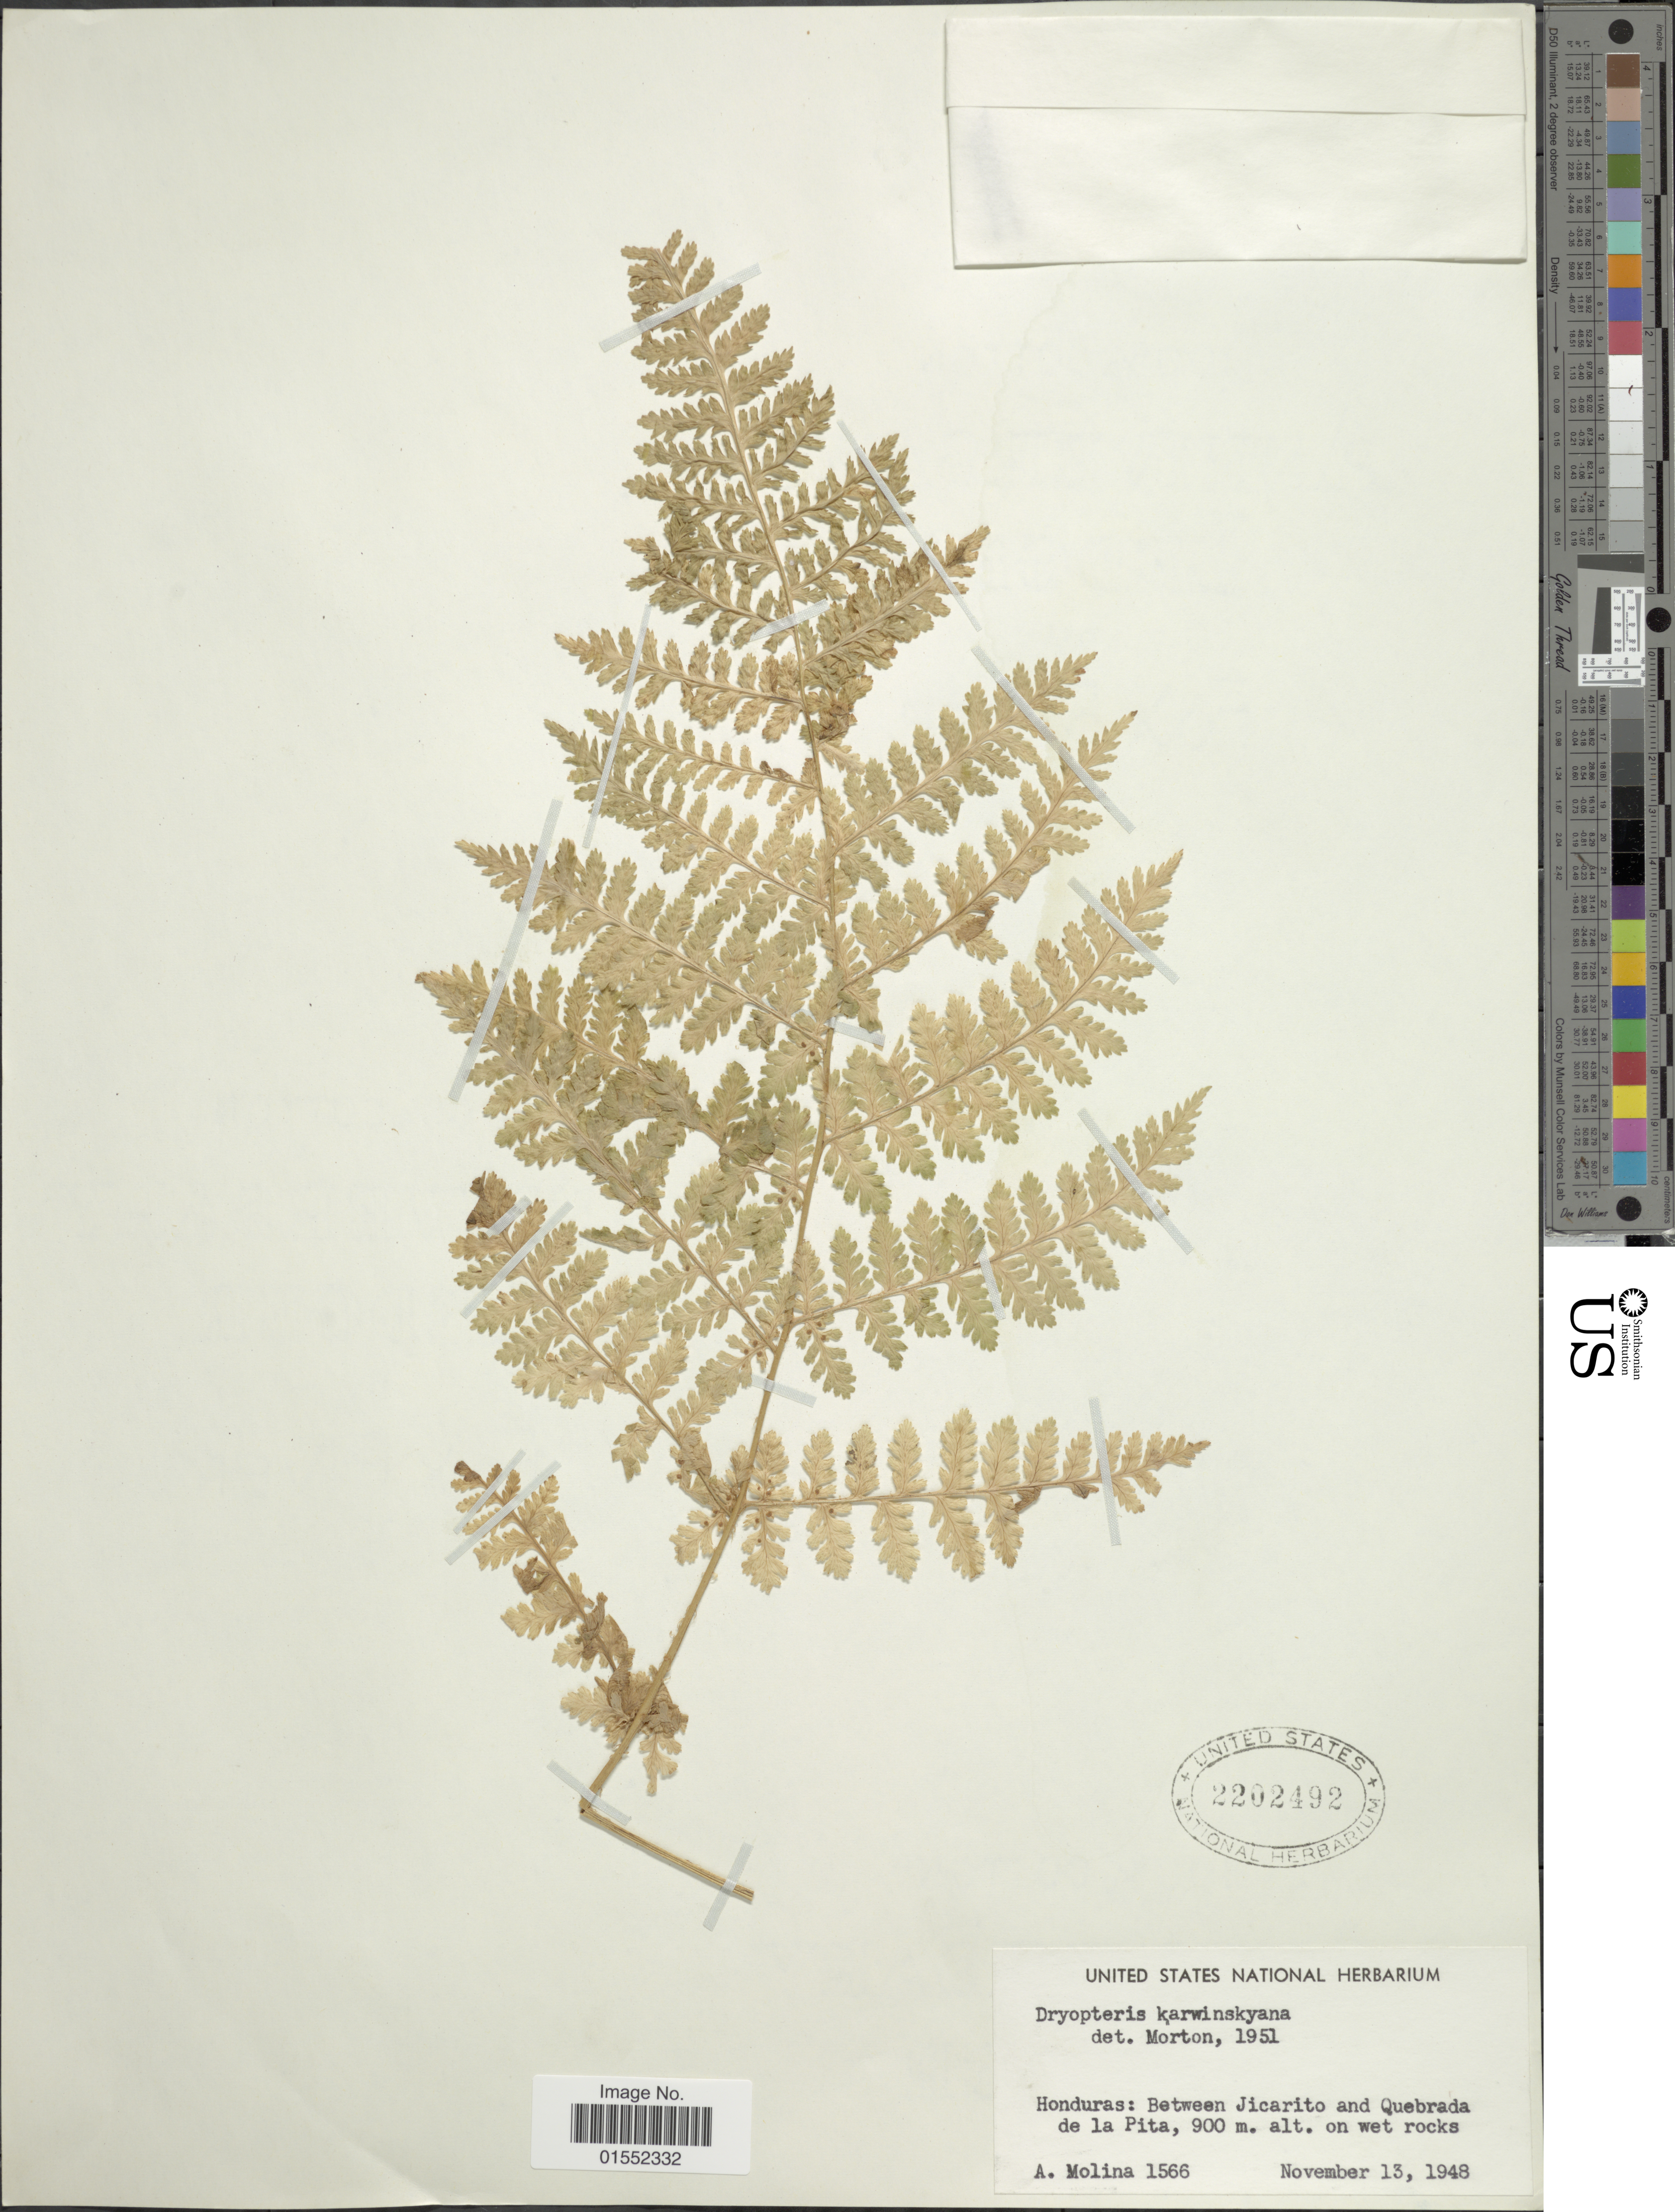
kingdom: Plantae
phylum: Tracheophyta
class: Polypodiopsida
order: Polypodiales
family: Dryopteridaceae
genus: Dryopteris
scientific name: Dryopteris karwinskyana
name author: (Mett.) Kuntze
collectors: A. Molina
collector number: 1566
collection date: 1948-11-13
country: Honduras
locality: Between Jicarito and Quebrada de la Pita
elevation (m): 900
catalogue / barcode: US 2202492